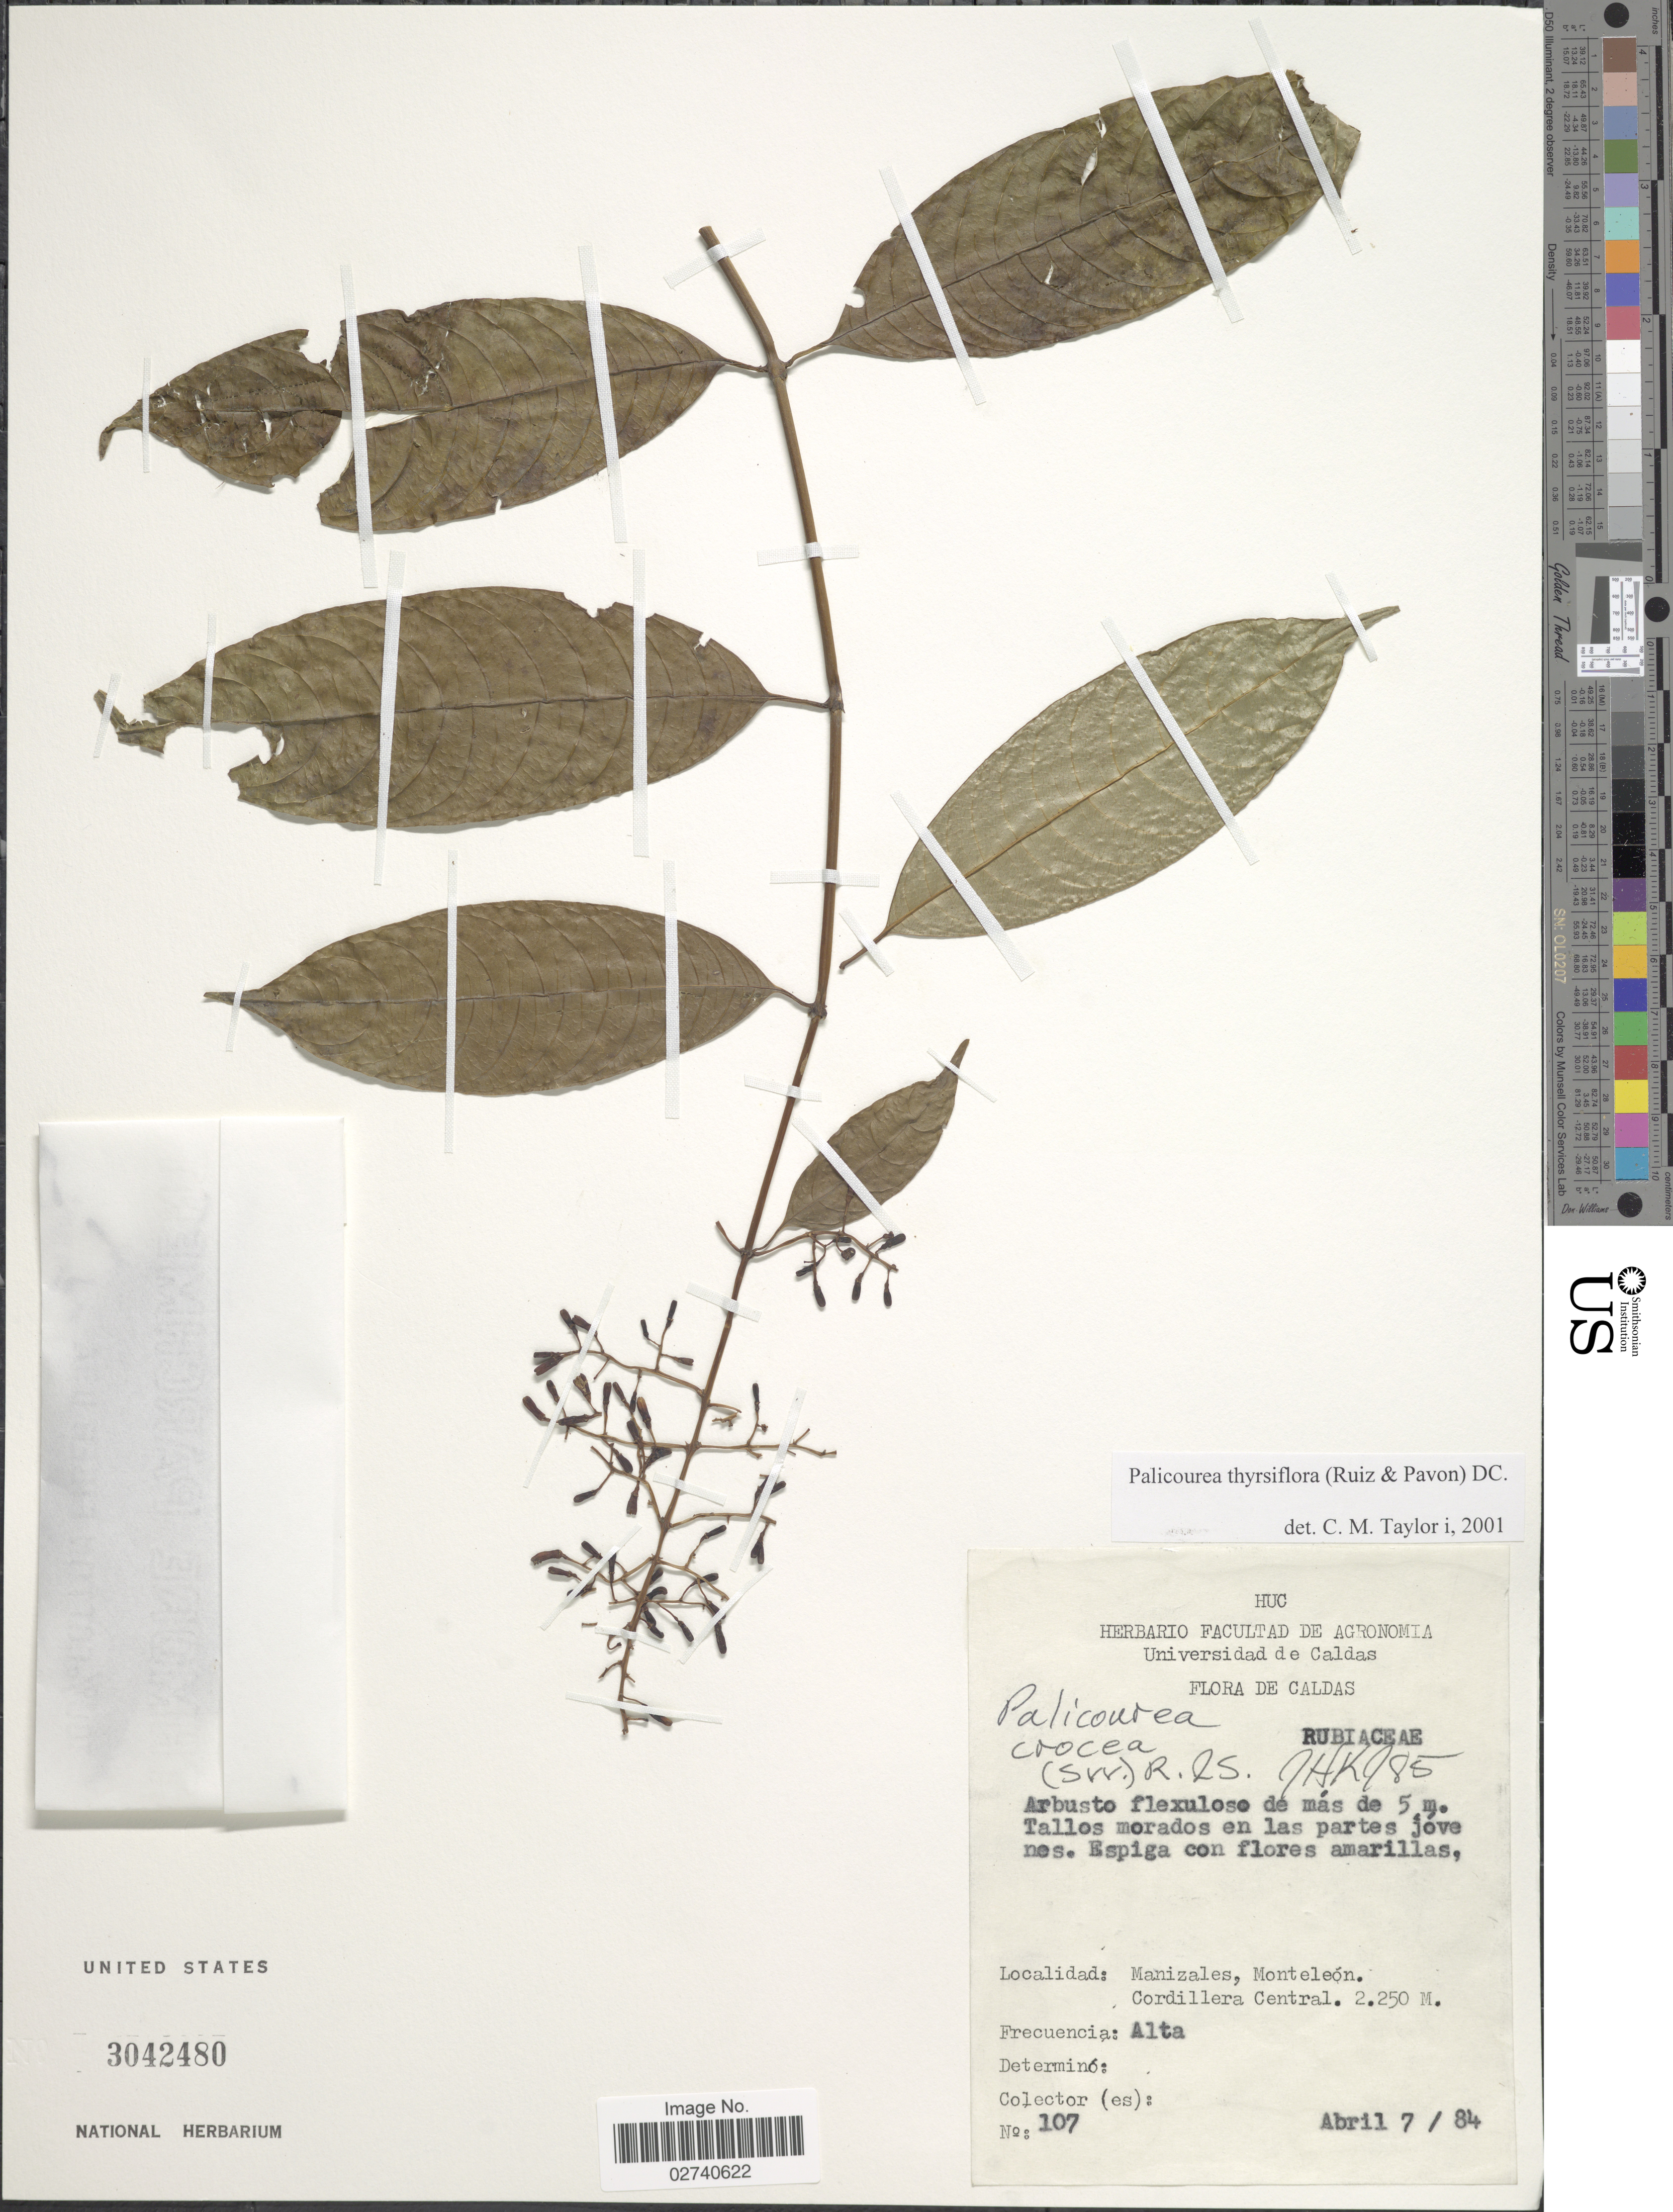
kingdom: Plantae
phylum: Tracheophyta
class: Magnoliopsida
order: Gentianales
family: Rubiaceae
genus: Palicourea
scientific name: Palicourea thyrsiflora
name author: (Ruiz & Pav.) DC.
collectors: Facultad de Agronomia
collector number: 107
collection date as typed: Transcribed d/m/y: 7/4/84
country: Colombia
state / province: Caldas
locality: Manizales, Monteleon. Cordillera Central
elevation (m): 2250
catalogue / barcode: US 3042480